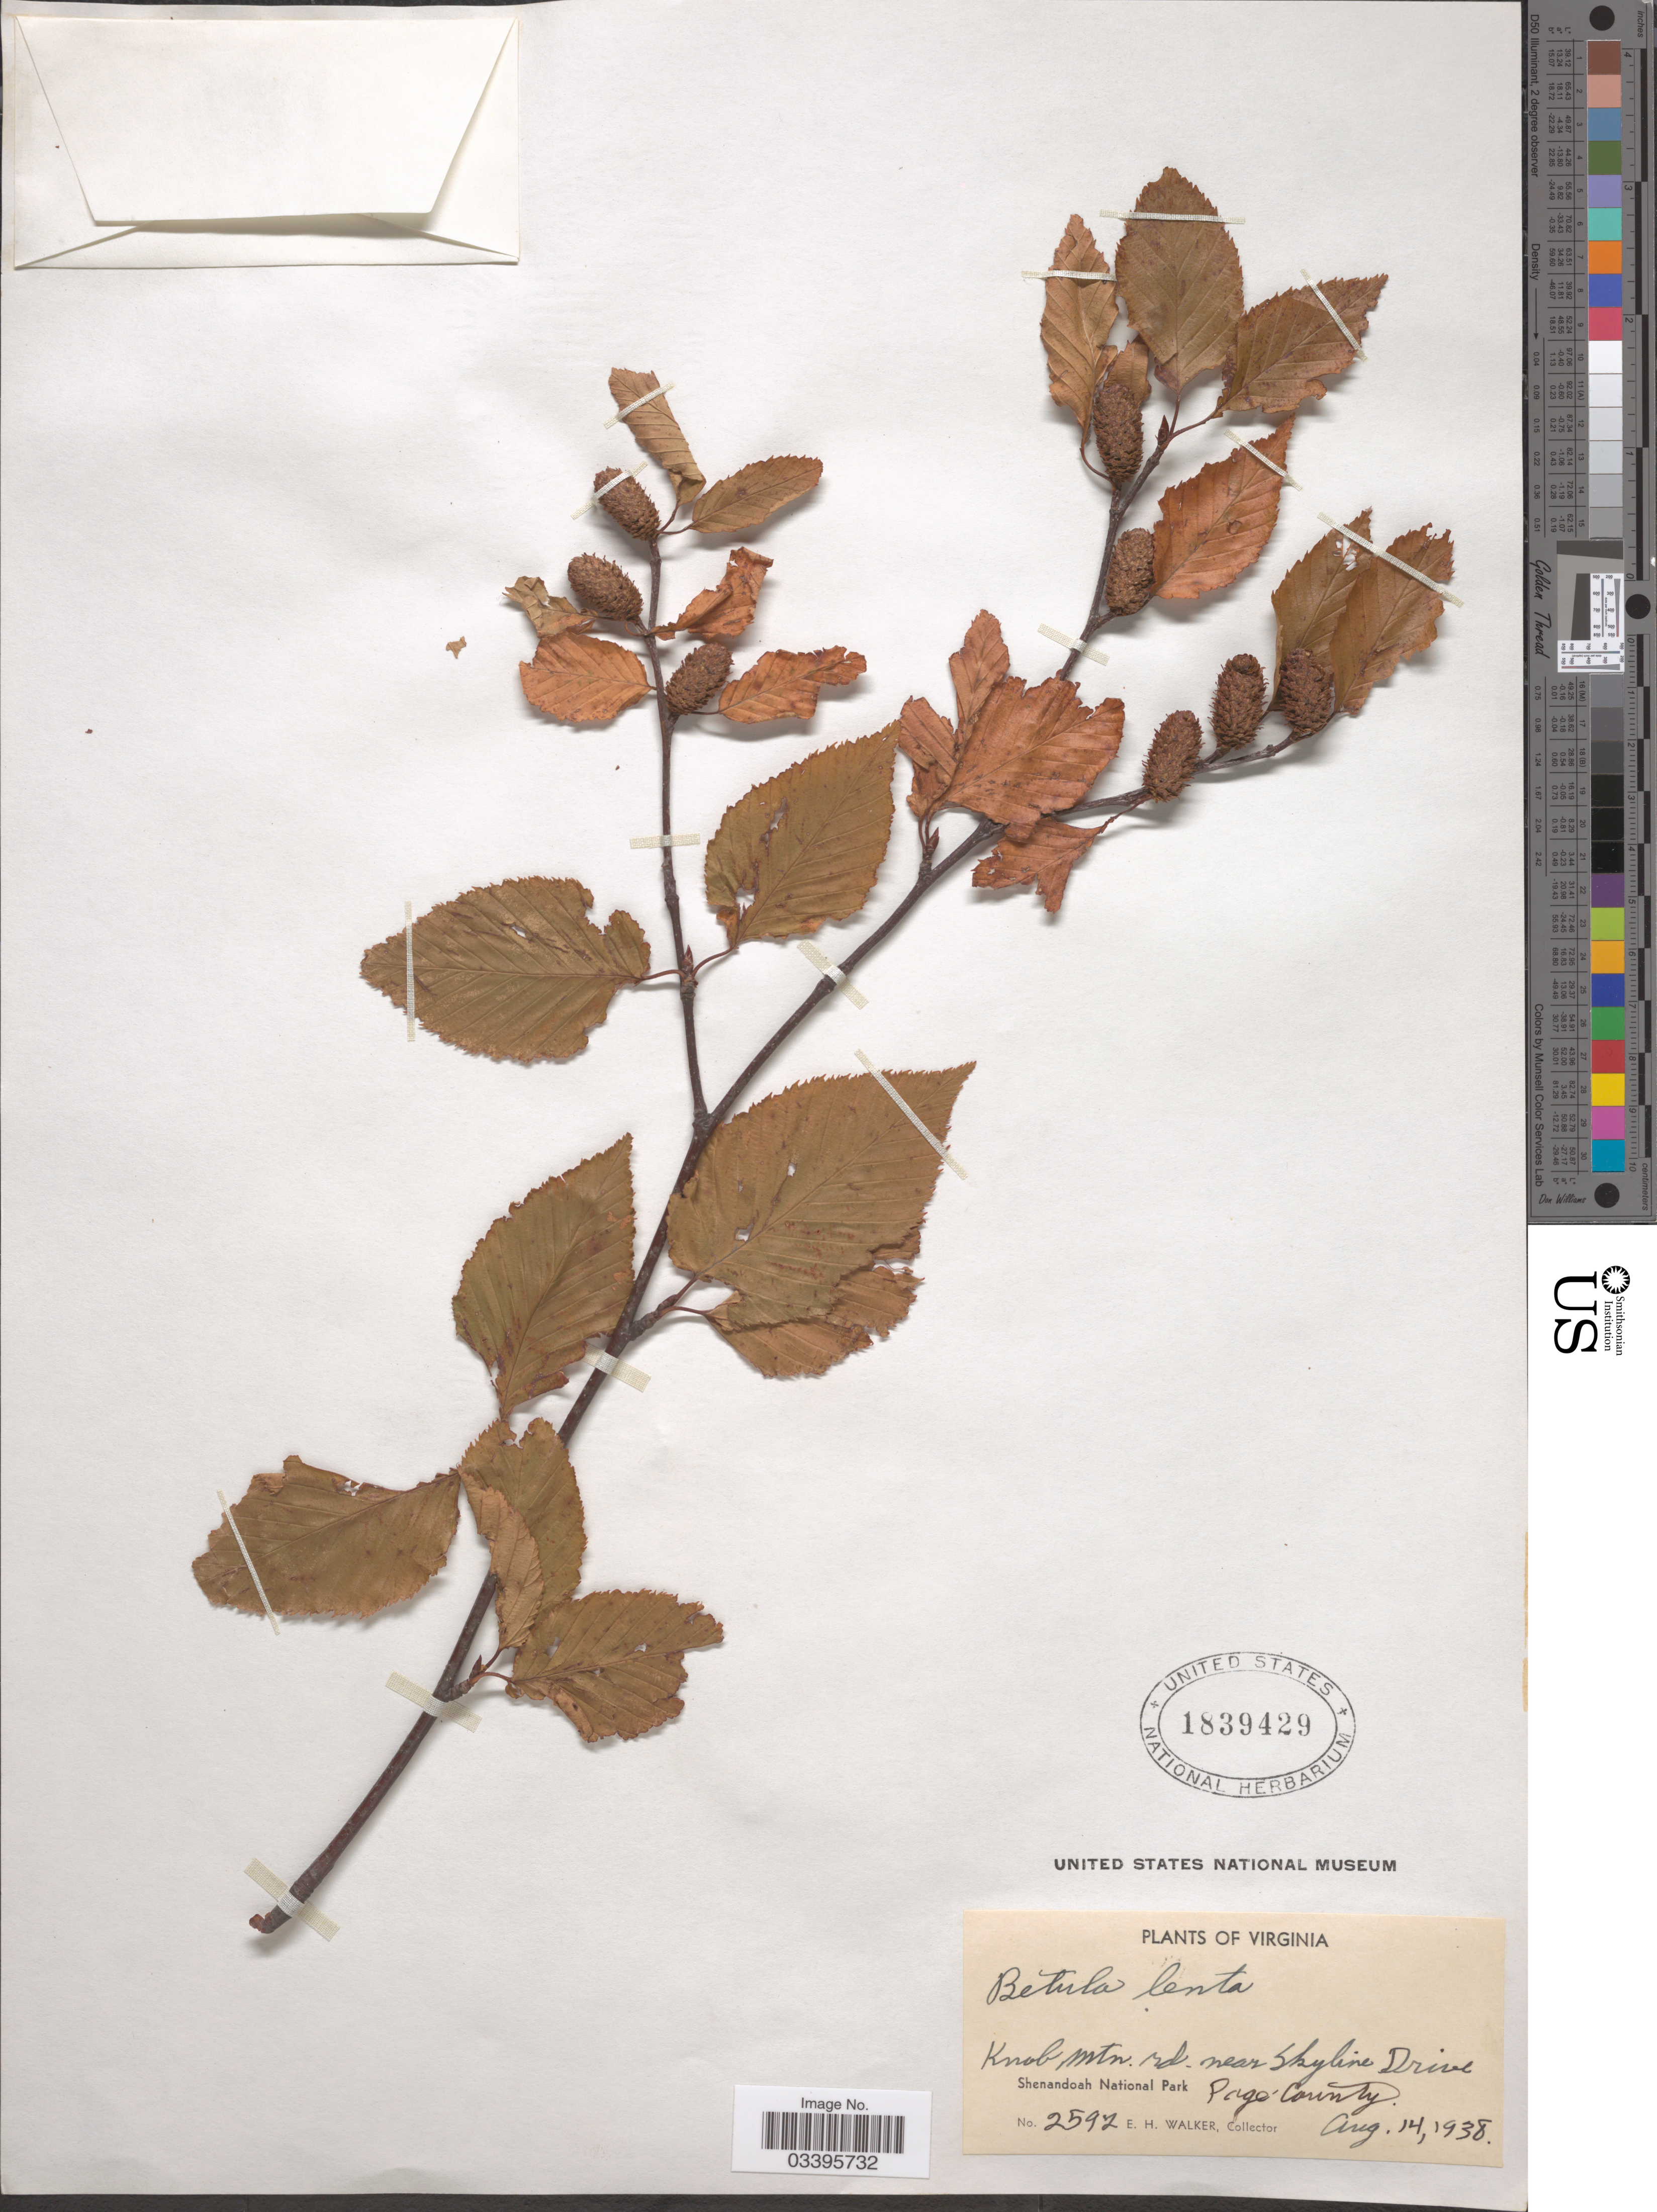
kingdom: Plantae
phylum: Tracheophyta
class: Magnoliopsida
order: Fagales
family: Betulaceae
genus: Betula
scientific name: Betula lenta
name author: L.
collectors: E. H. Walker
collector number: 2592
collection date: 1938-08-14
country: United States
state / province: Virginia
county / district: Page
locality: Knob Mtn. rd. near Skyline Drive Shenandoah National Park.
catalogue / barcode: US 1839429